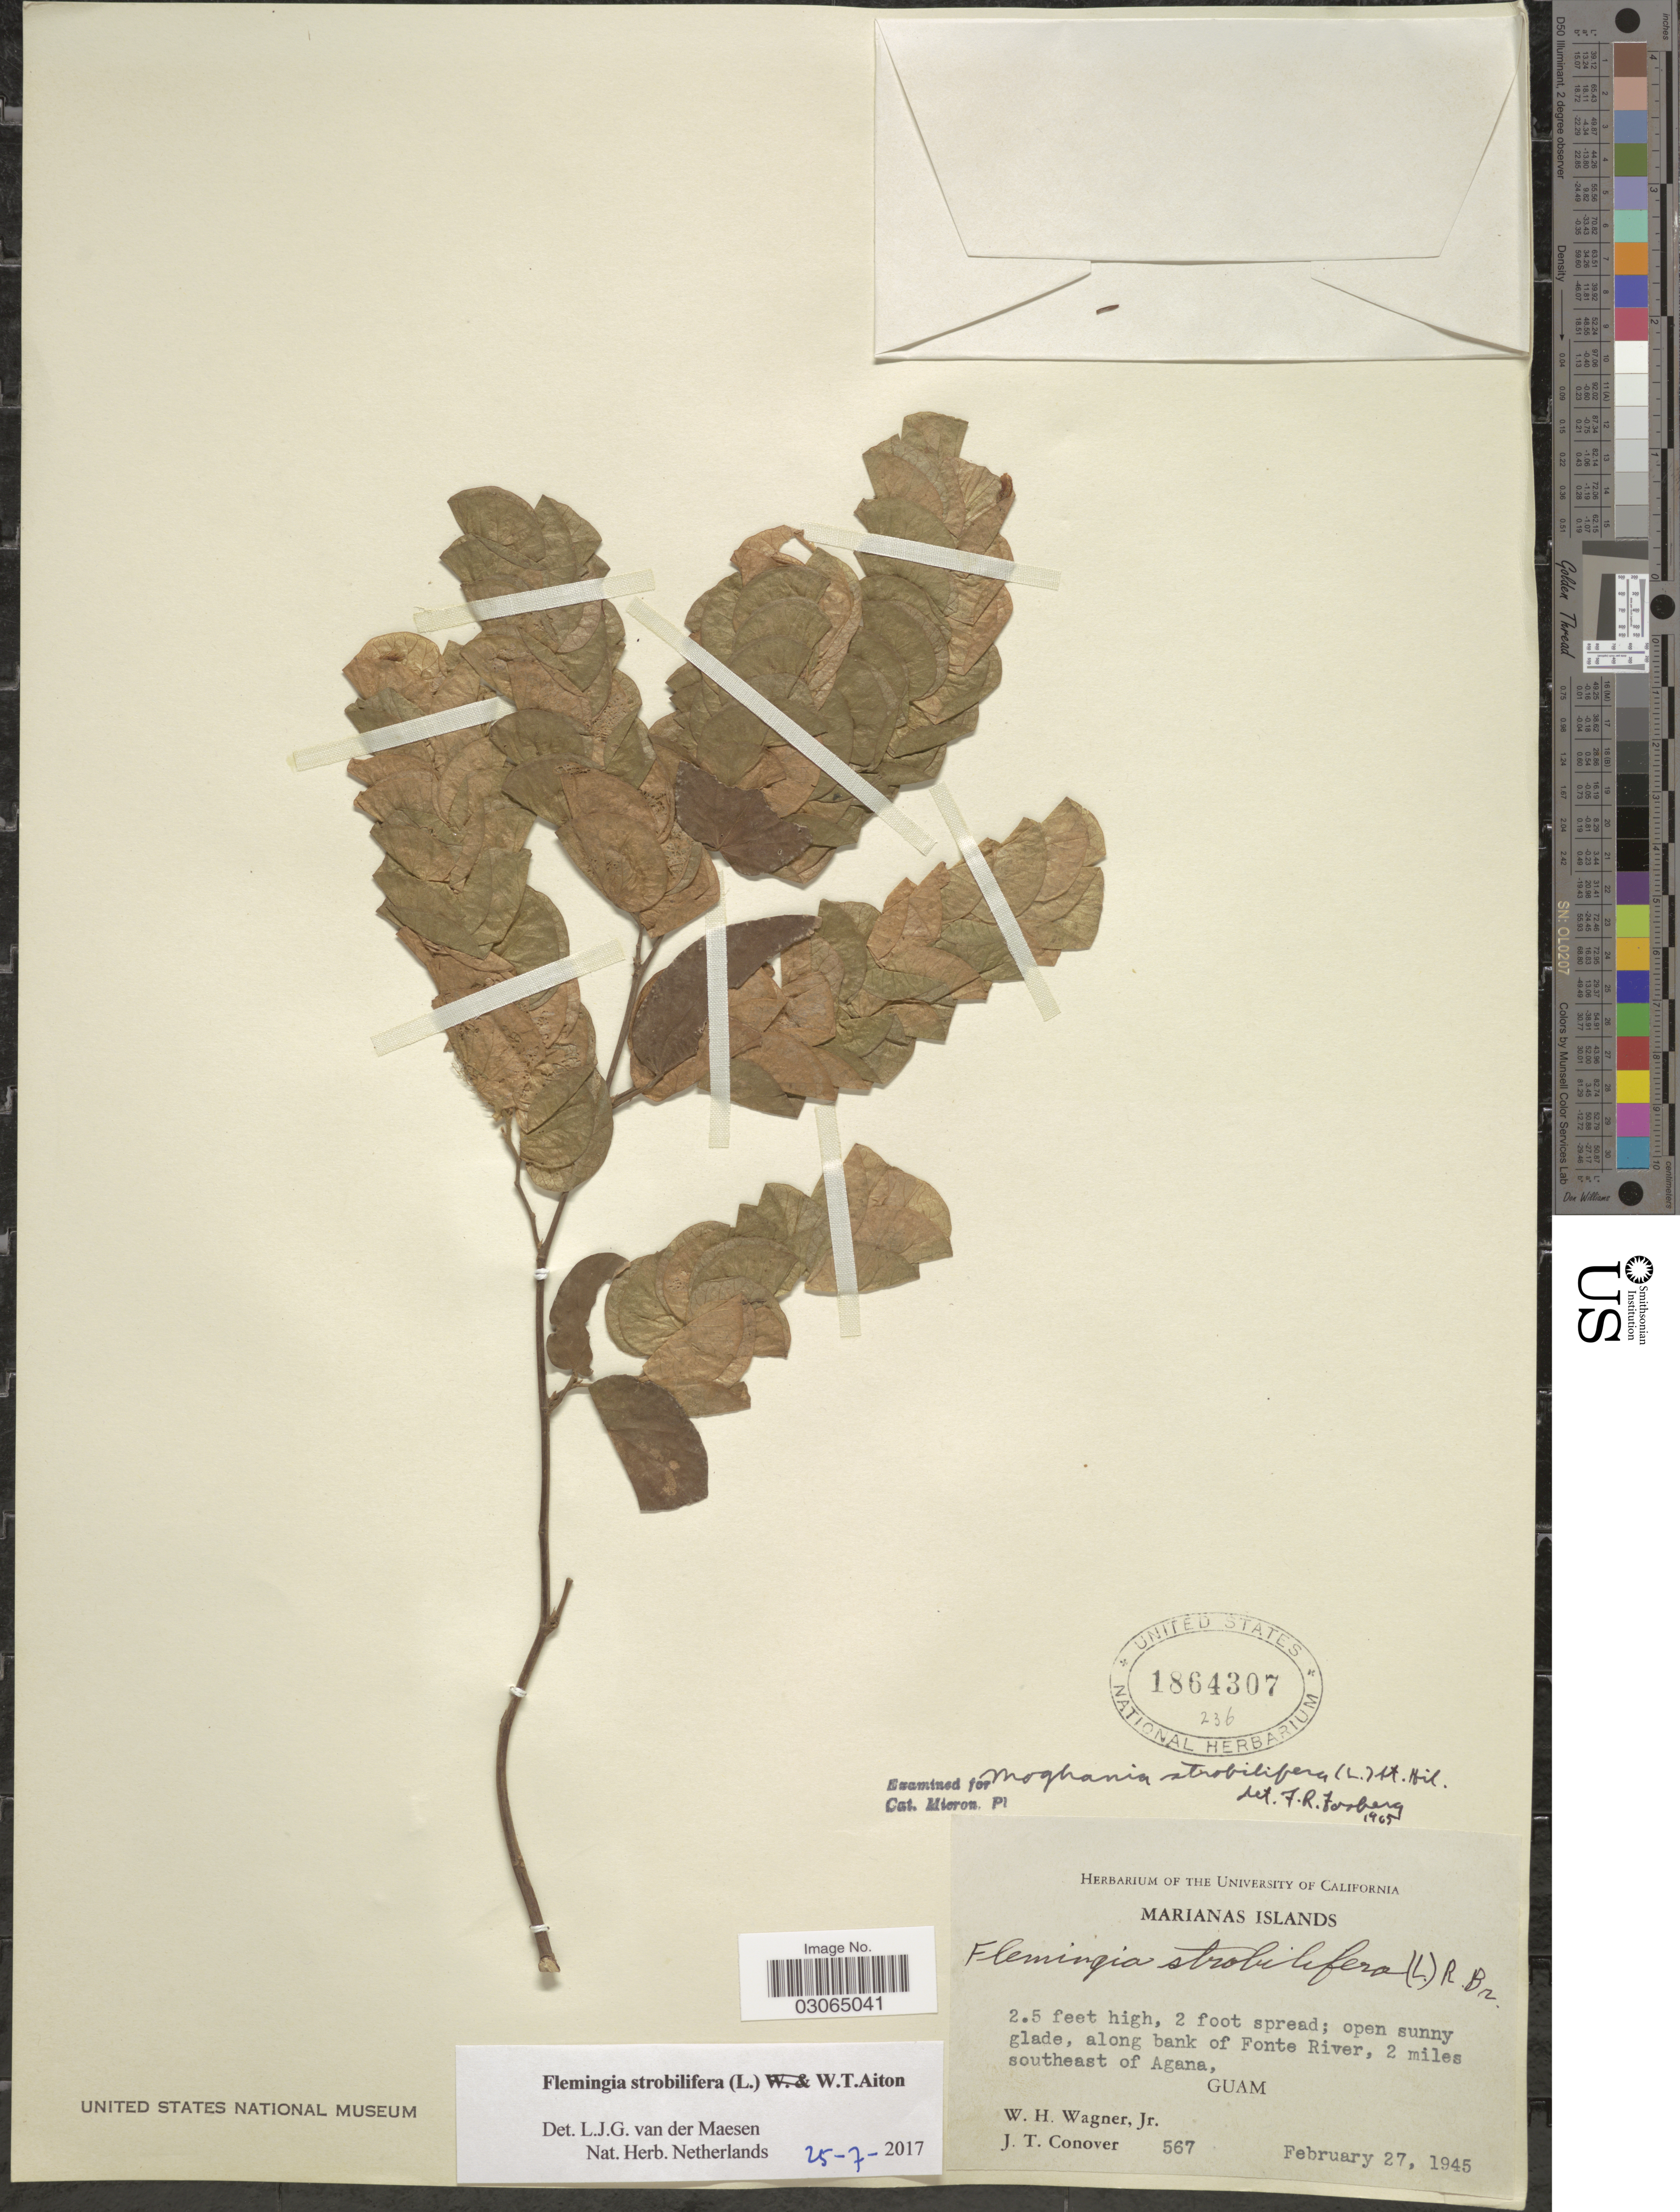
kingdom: Plantae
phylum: Tracheophyta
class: Magnoliopsida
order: Fabales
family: Fabaceae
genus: Flemingia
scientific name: Flemingia strobilifera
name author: (L.) W.T. Aiton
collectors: W. H. Wagner & J. T. Conover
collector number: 567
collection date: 1945-02-27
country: Guam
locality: Marianas Islands. Along bank of Fonte River, 2 miles southeast of Agana.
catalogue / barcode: US 1864307